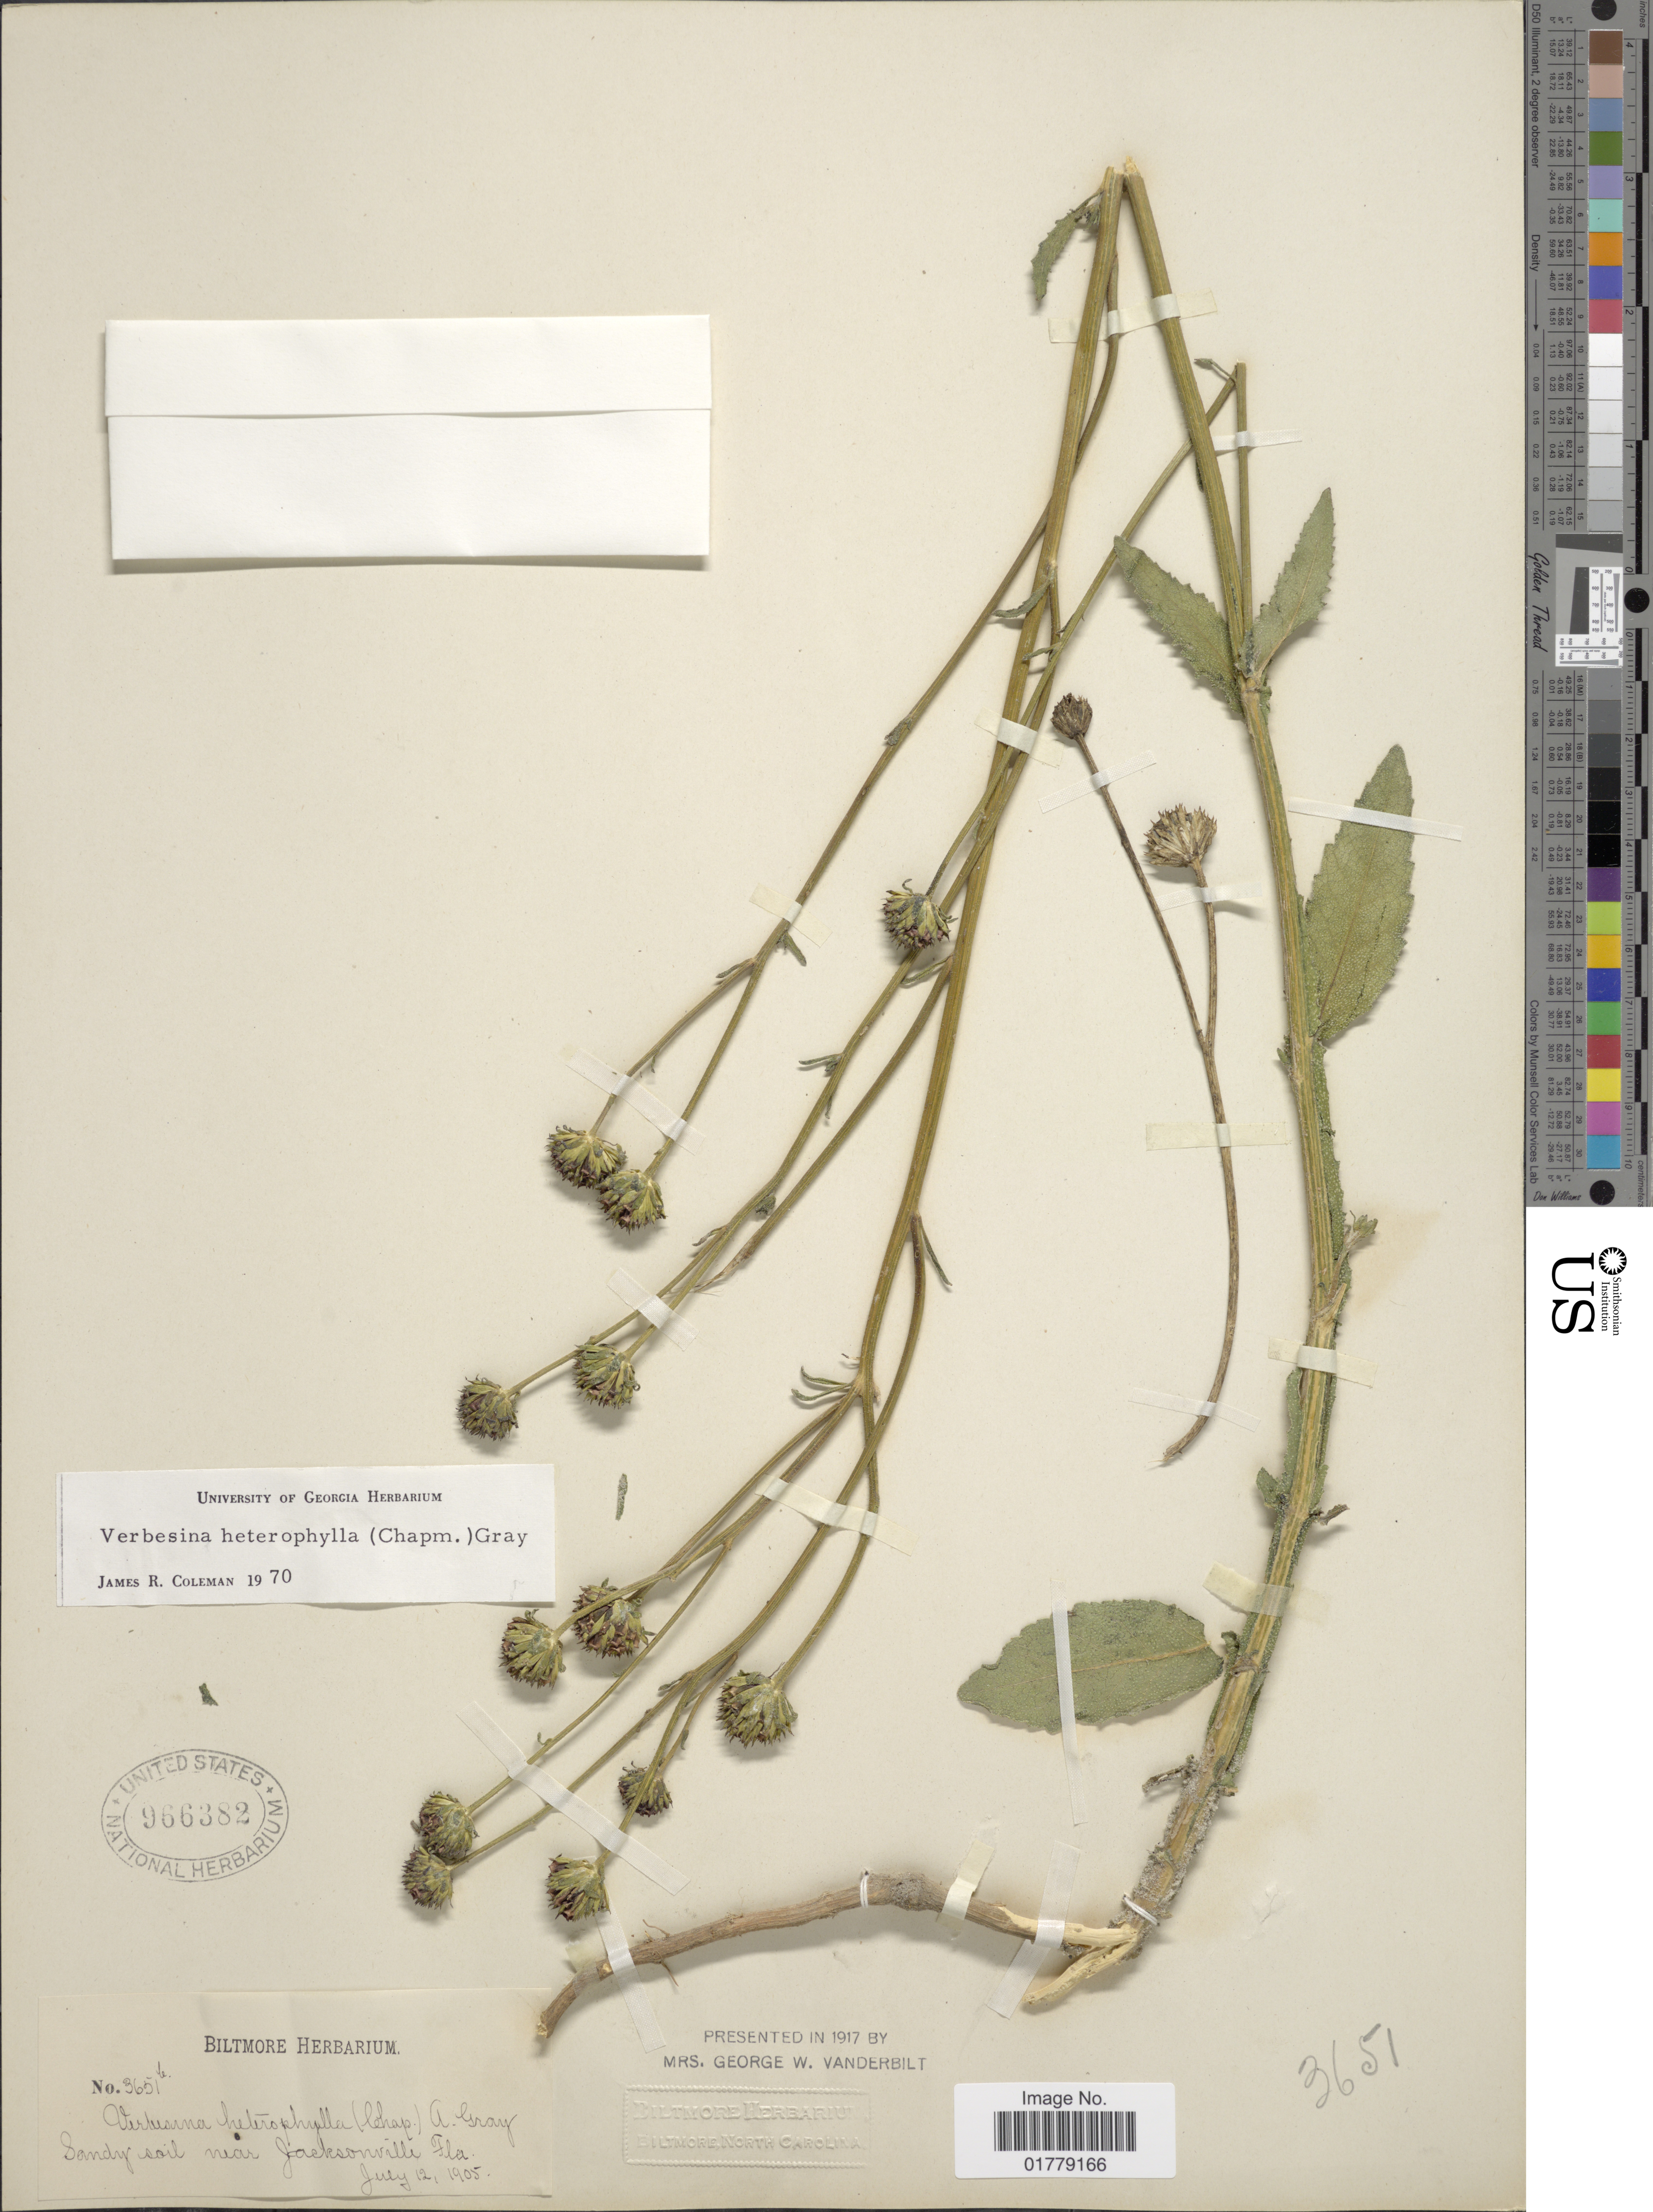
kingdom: Plantae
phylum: Tracheophyta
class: Magnoliopsida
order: Asterales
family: Asteraceae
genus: Verbesina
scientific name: Verbesina heterophylla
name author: A. Gray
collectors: ex herb. Biltmore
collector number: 3651b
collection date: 1905-07-12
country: United States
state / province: Florida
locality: Sandy soil near Jacksonville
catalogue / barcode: US 966382